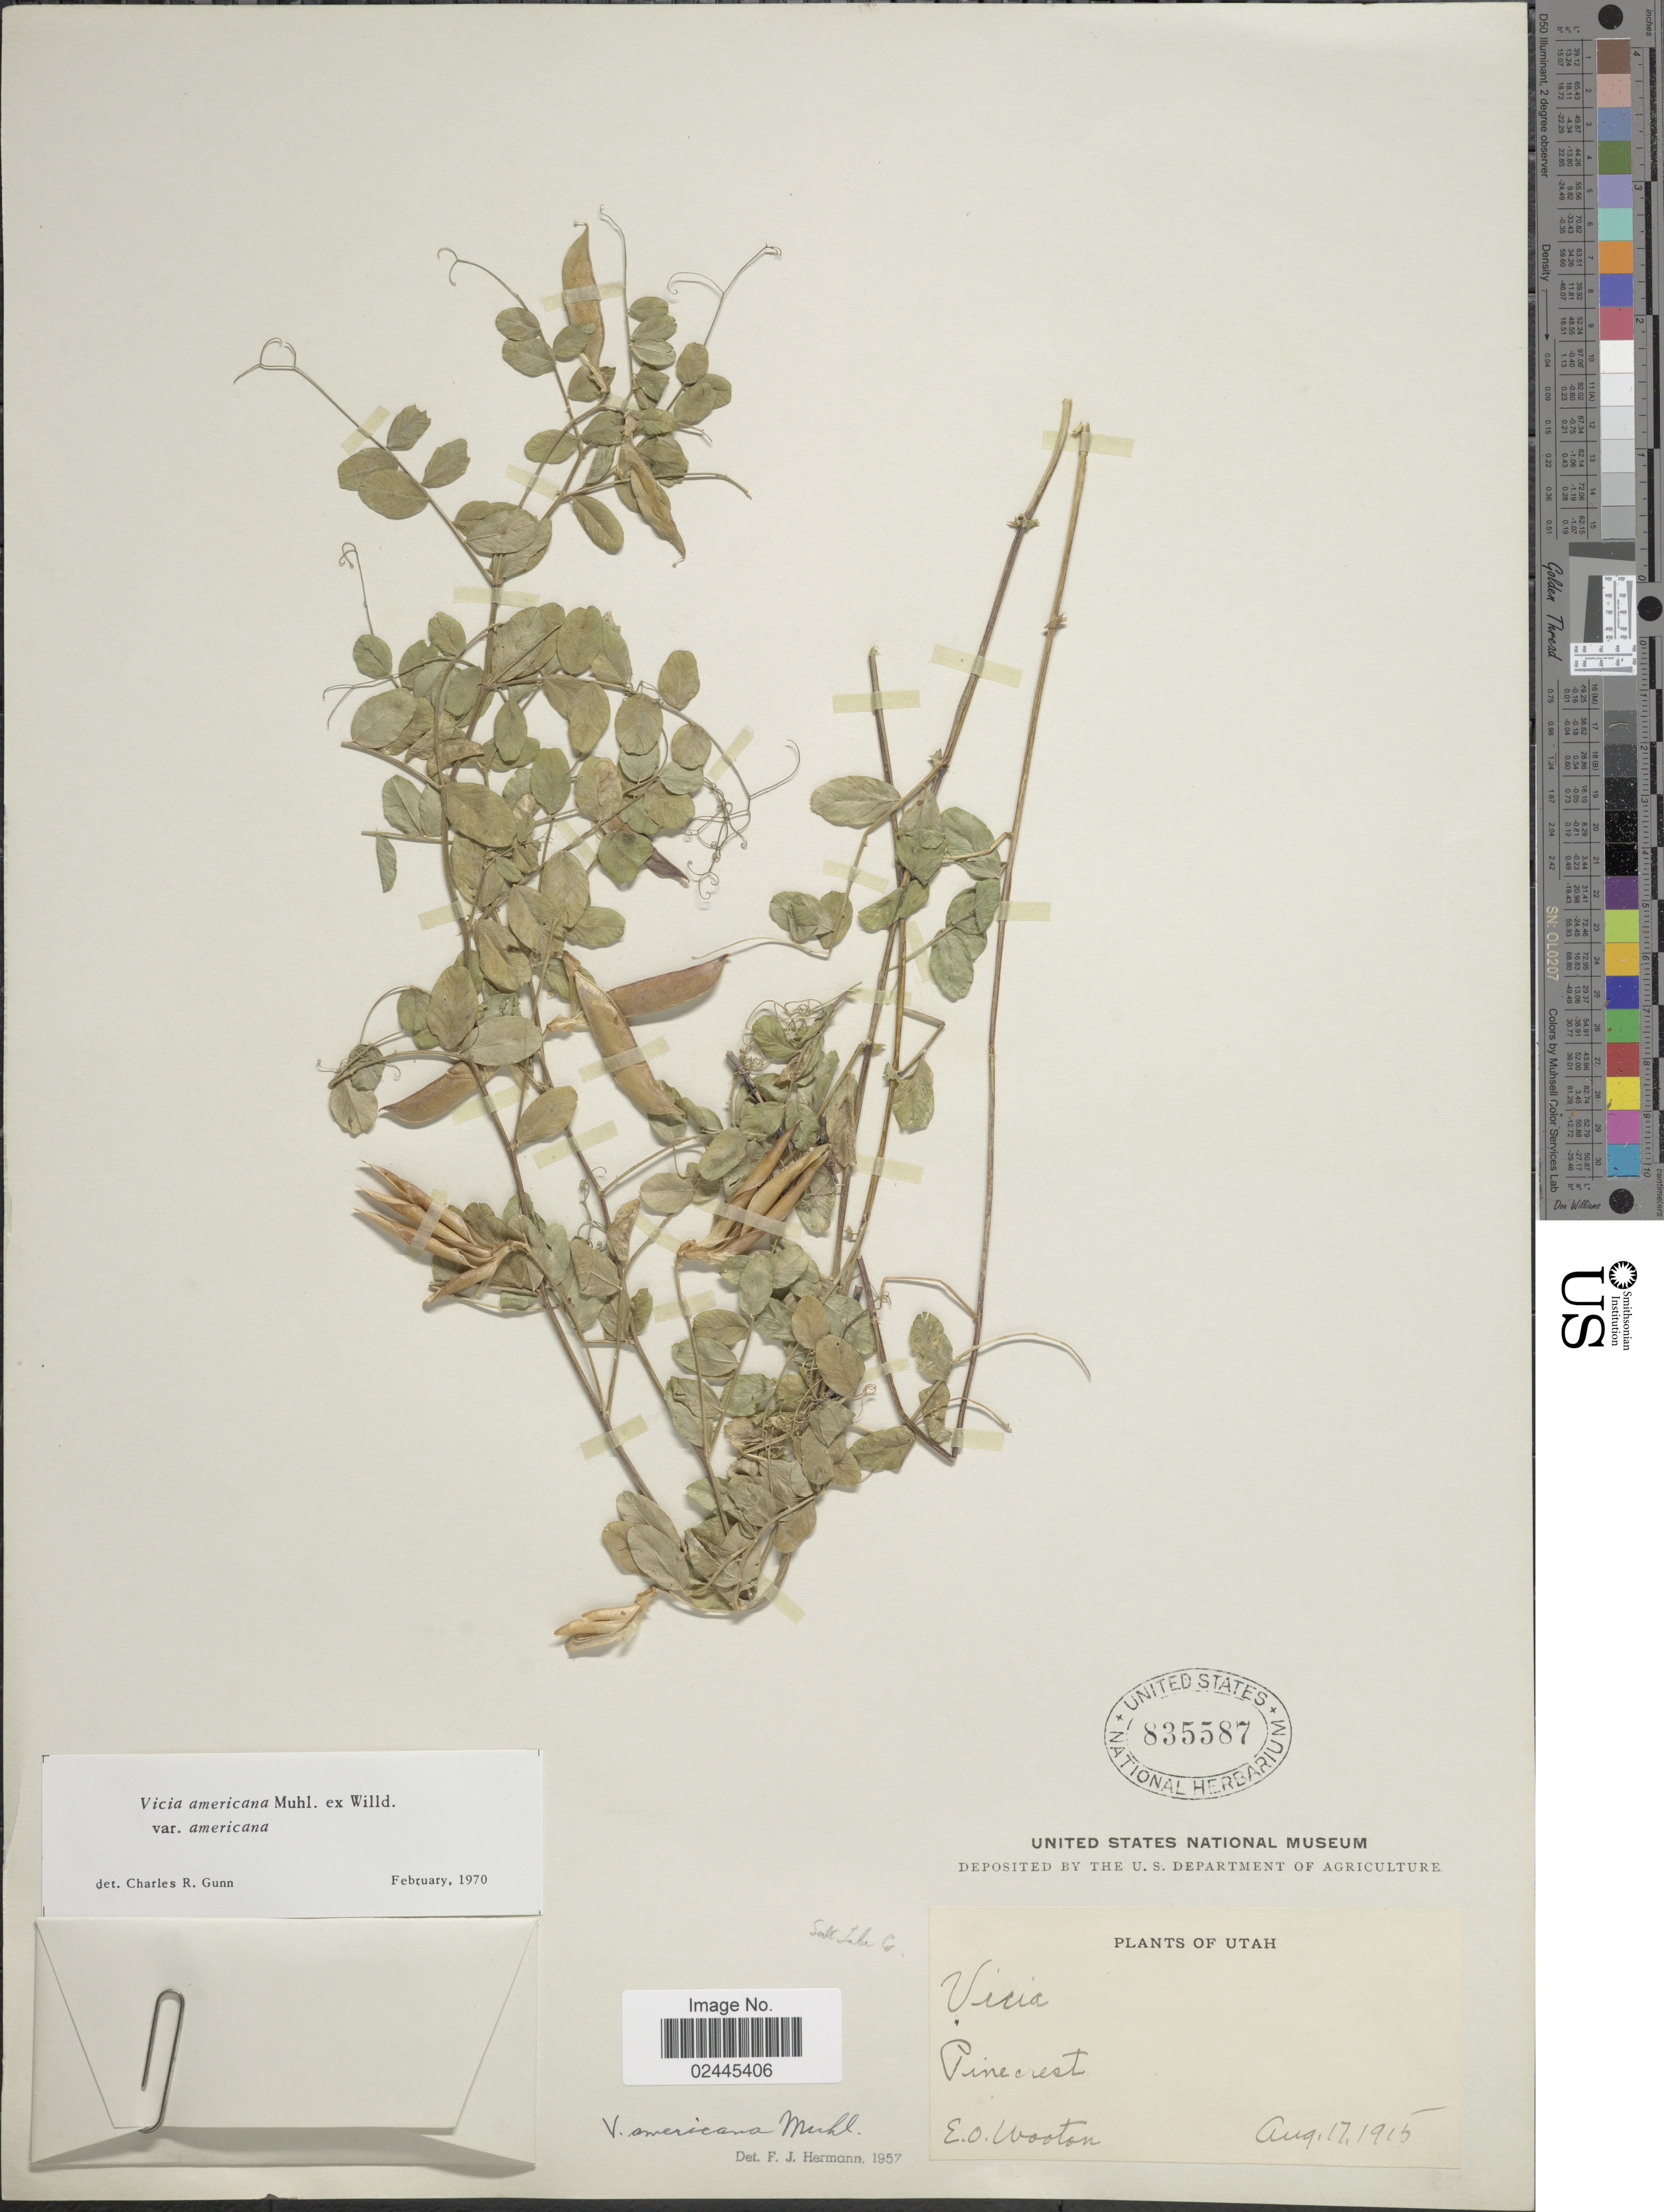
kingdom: Plantae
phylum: Tracheophyta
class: Magnoliopsida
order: Fabales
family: Fabaceae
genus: Vicia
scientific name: Vicia americana var. americana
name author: Muhl. ex Willd.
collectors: E. O. Wooton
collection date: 1915-08-17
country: United States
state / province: Utah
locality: Pine crest. Salt Lake Co.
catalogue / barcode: US 835587